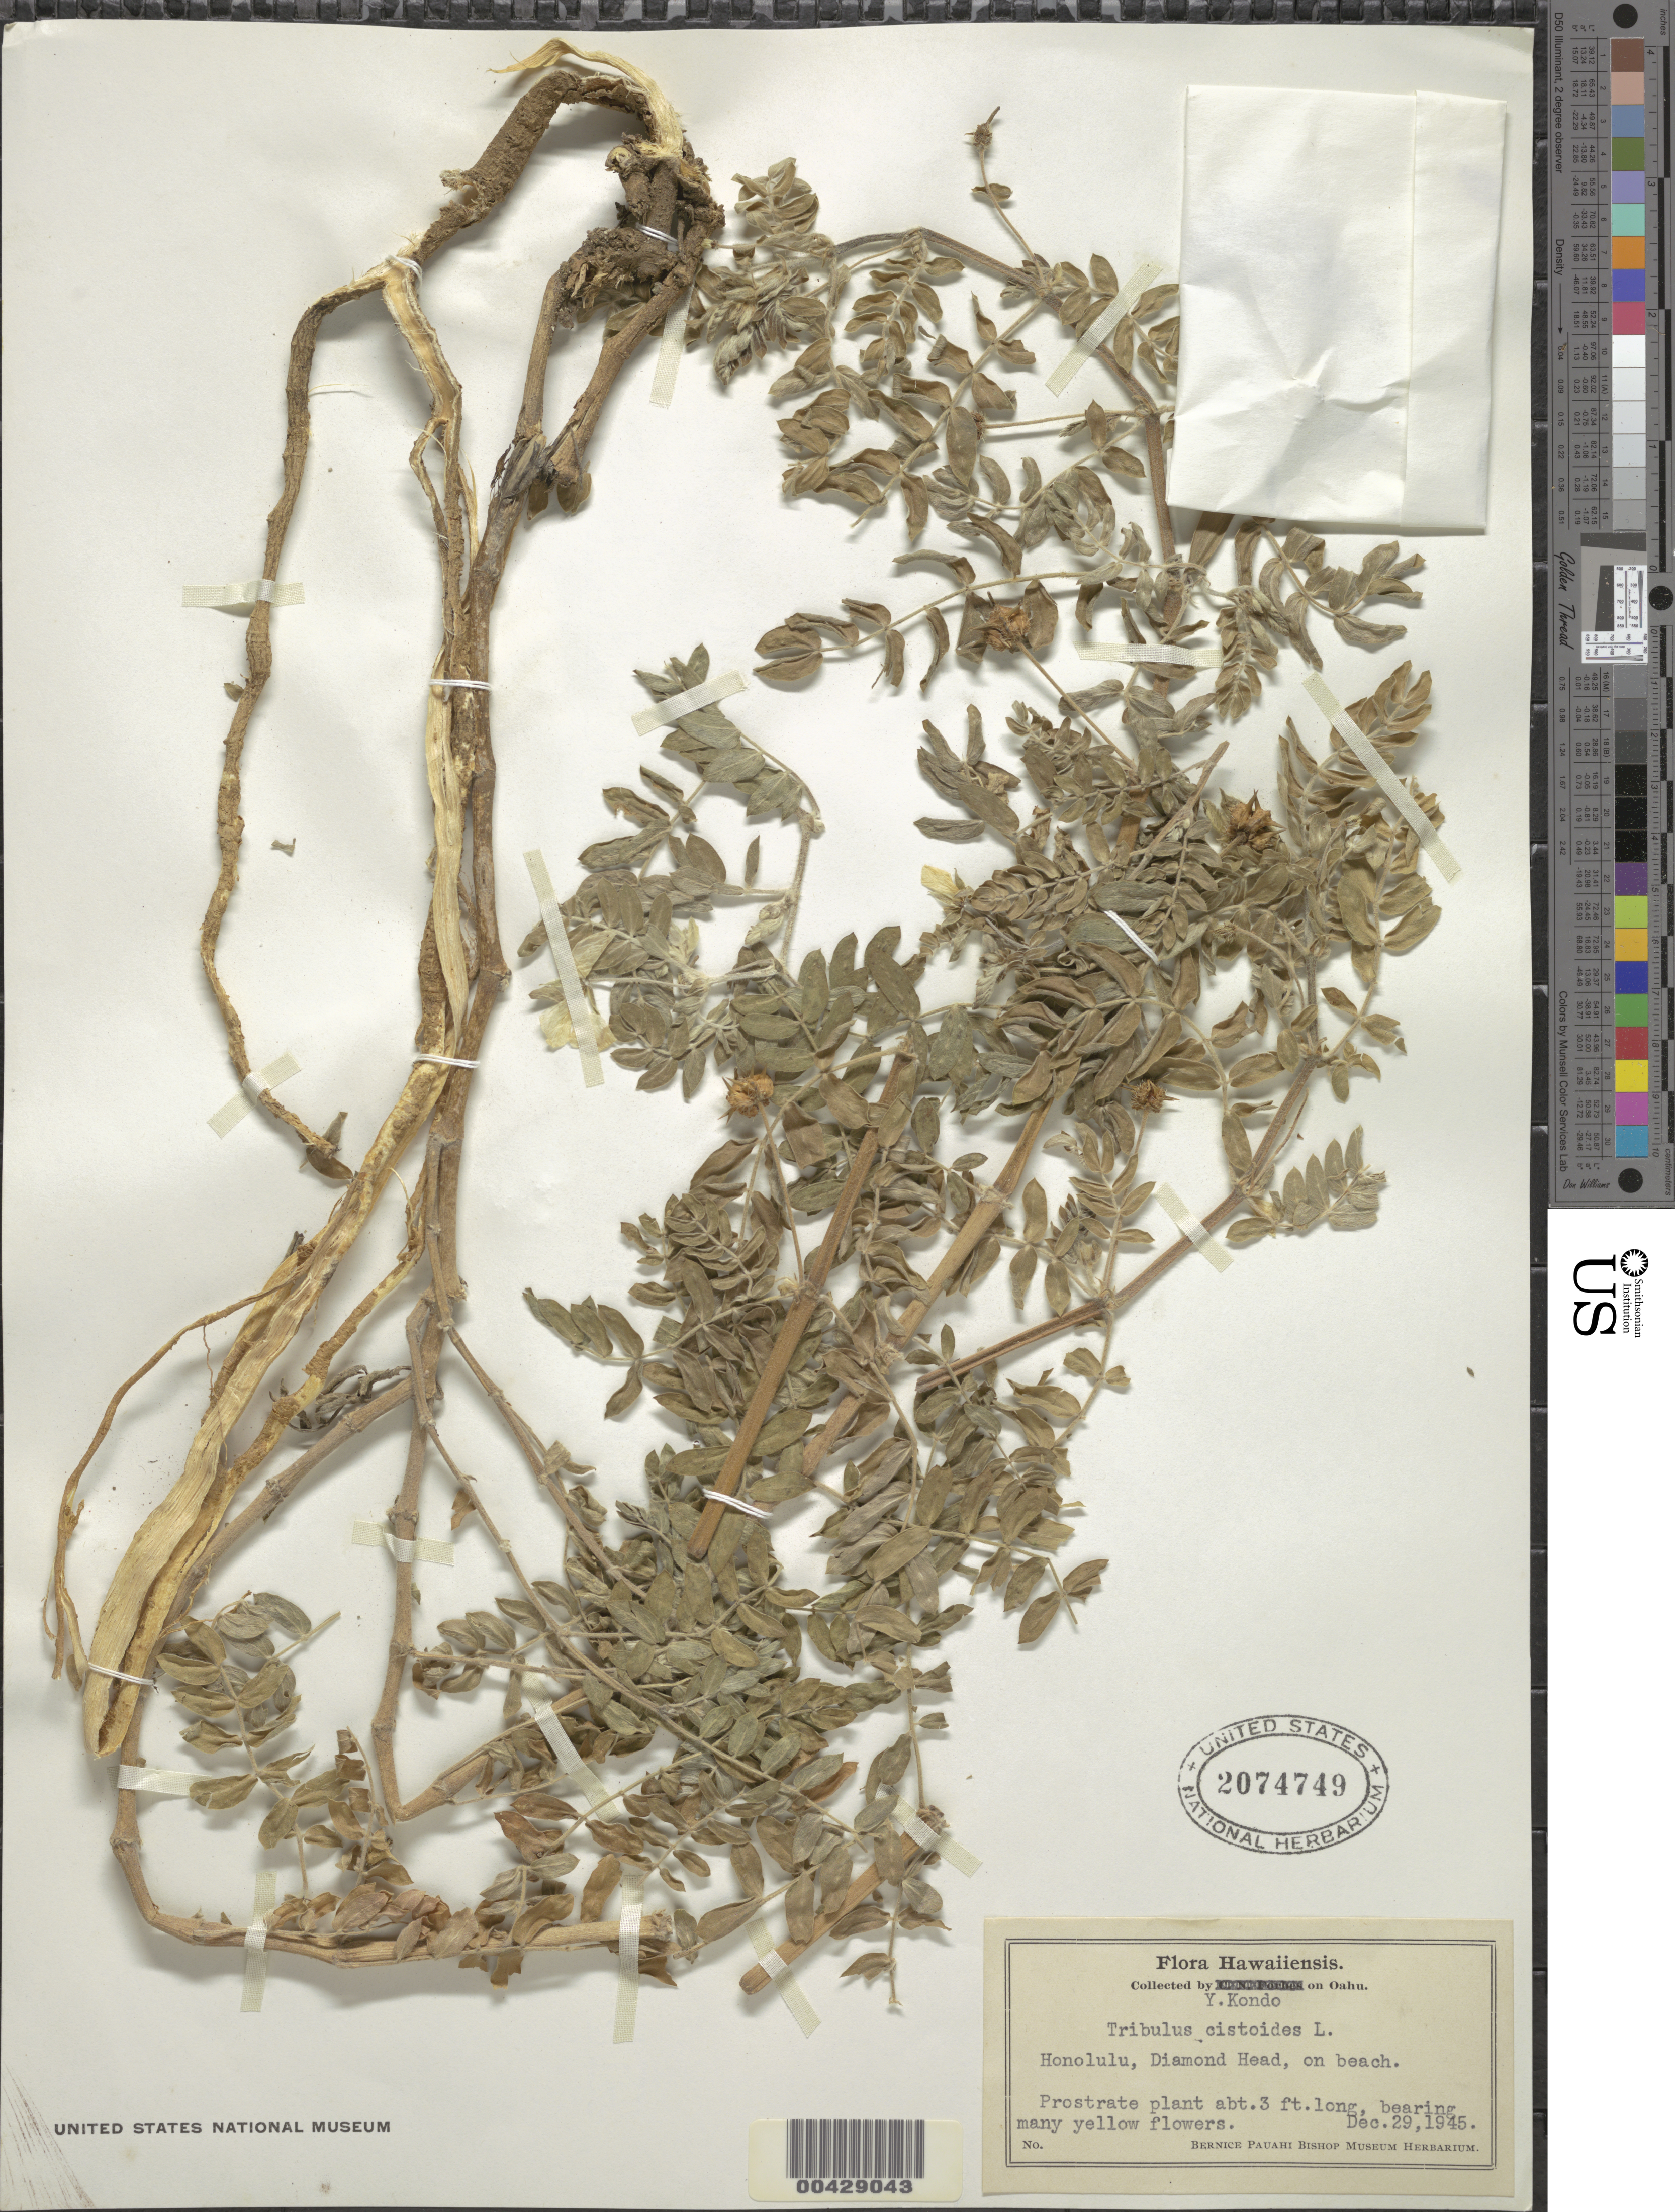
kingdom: Plantae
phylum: Tracheophyta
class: Magnoliopsida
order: Zygophyllales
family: Zygophyllaceae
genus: Tribulus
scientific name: Tribulus cistoides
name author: L.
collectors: Y. Kondo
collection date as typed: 29 Dec 1945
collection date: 1945-12-29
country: United States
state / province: Hawaii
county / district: Honolulu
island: Oahu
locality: Honolulu, Diamond Head, on beach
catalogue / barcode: US 2074749